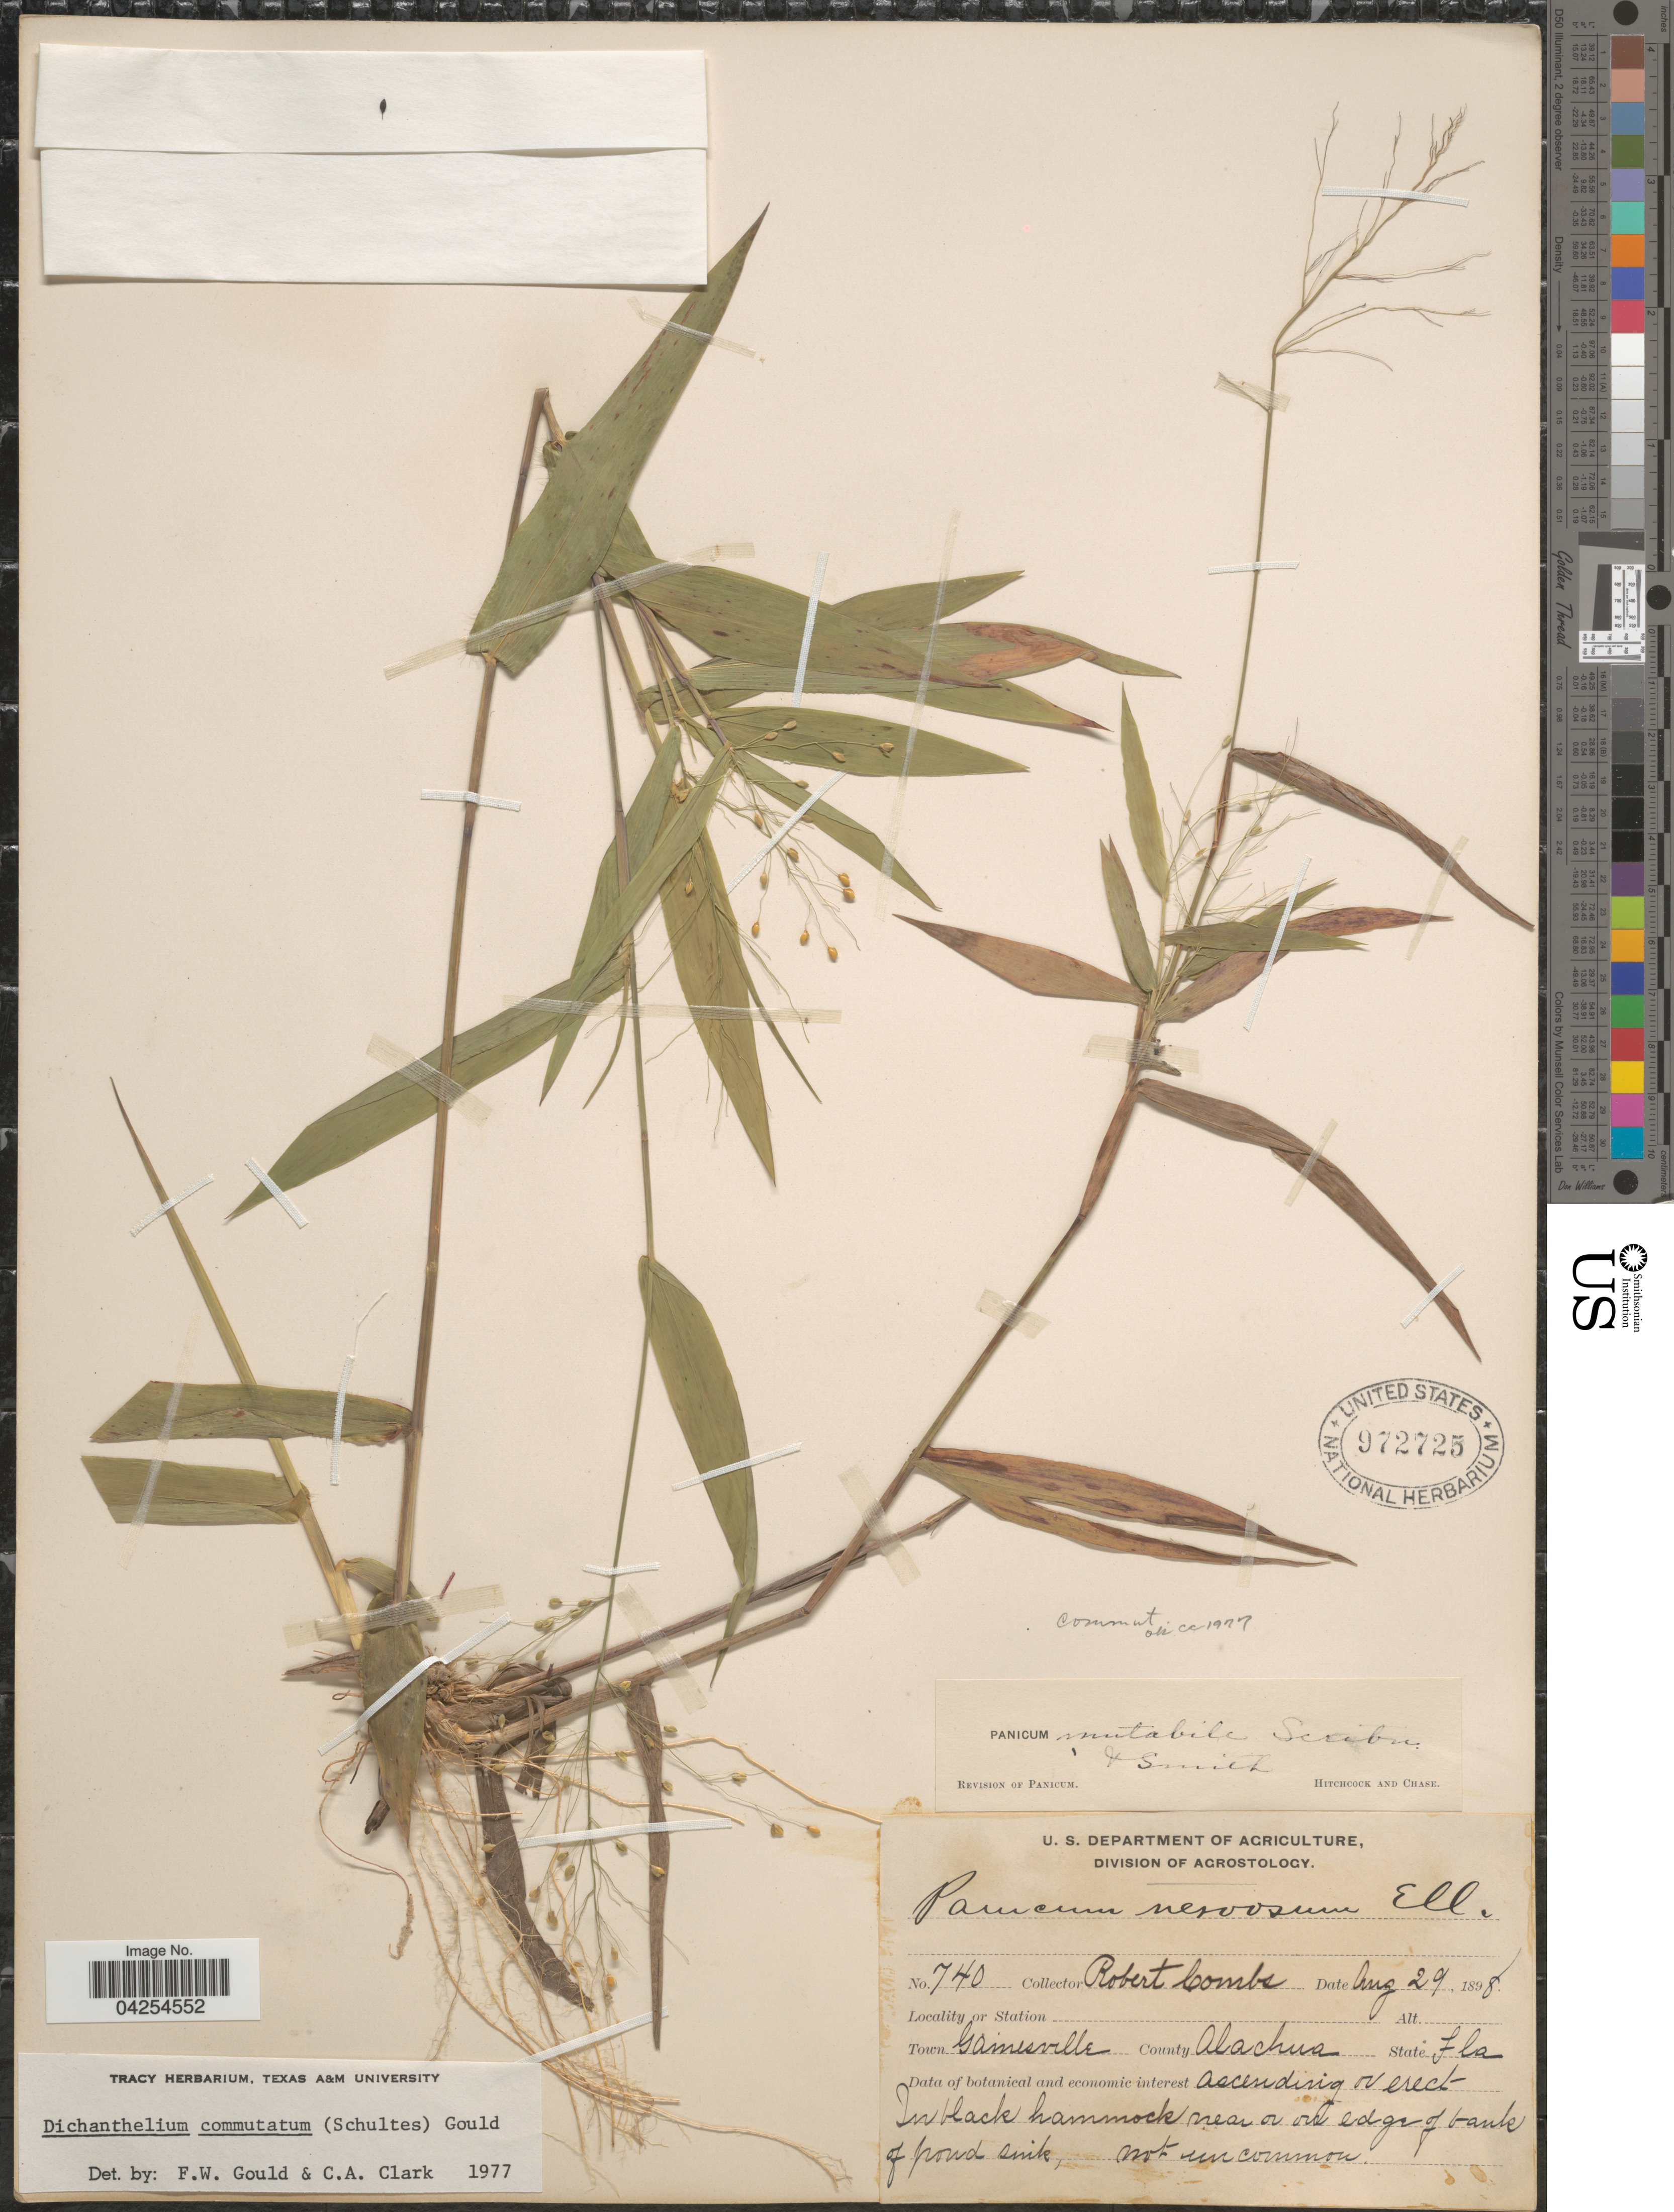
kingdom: Plantae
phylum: Tracheophyta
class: Liliopsida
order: Poales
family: Poaceae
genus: Dichanthelium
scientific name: Dichanthelium commutatum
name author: (Schult.) Gould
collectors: R. Combs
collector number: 740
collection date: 1898-08-29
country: United States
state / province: Florida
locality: Town Gainesvillle. County Alachua.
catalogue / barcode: US 972725